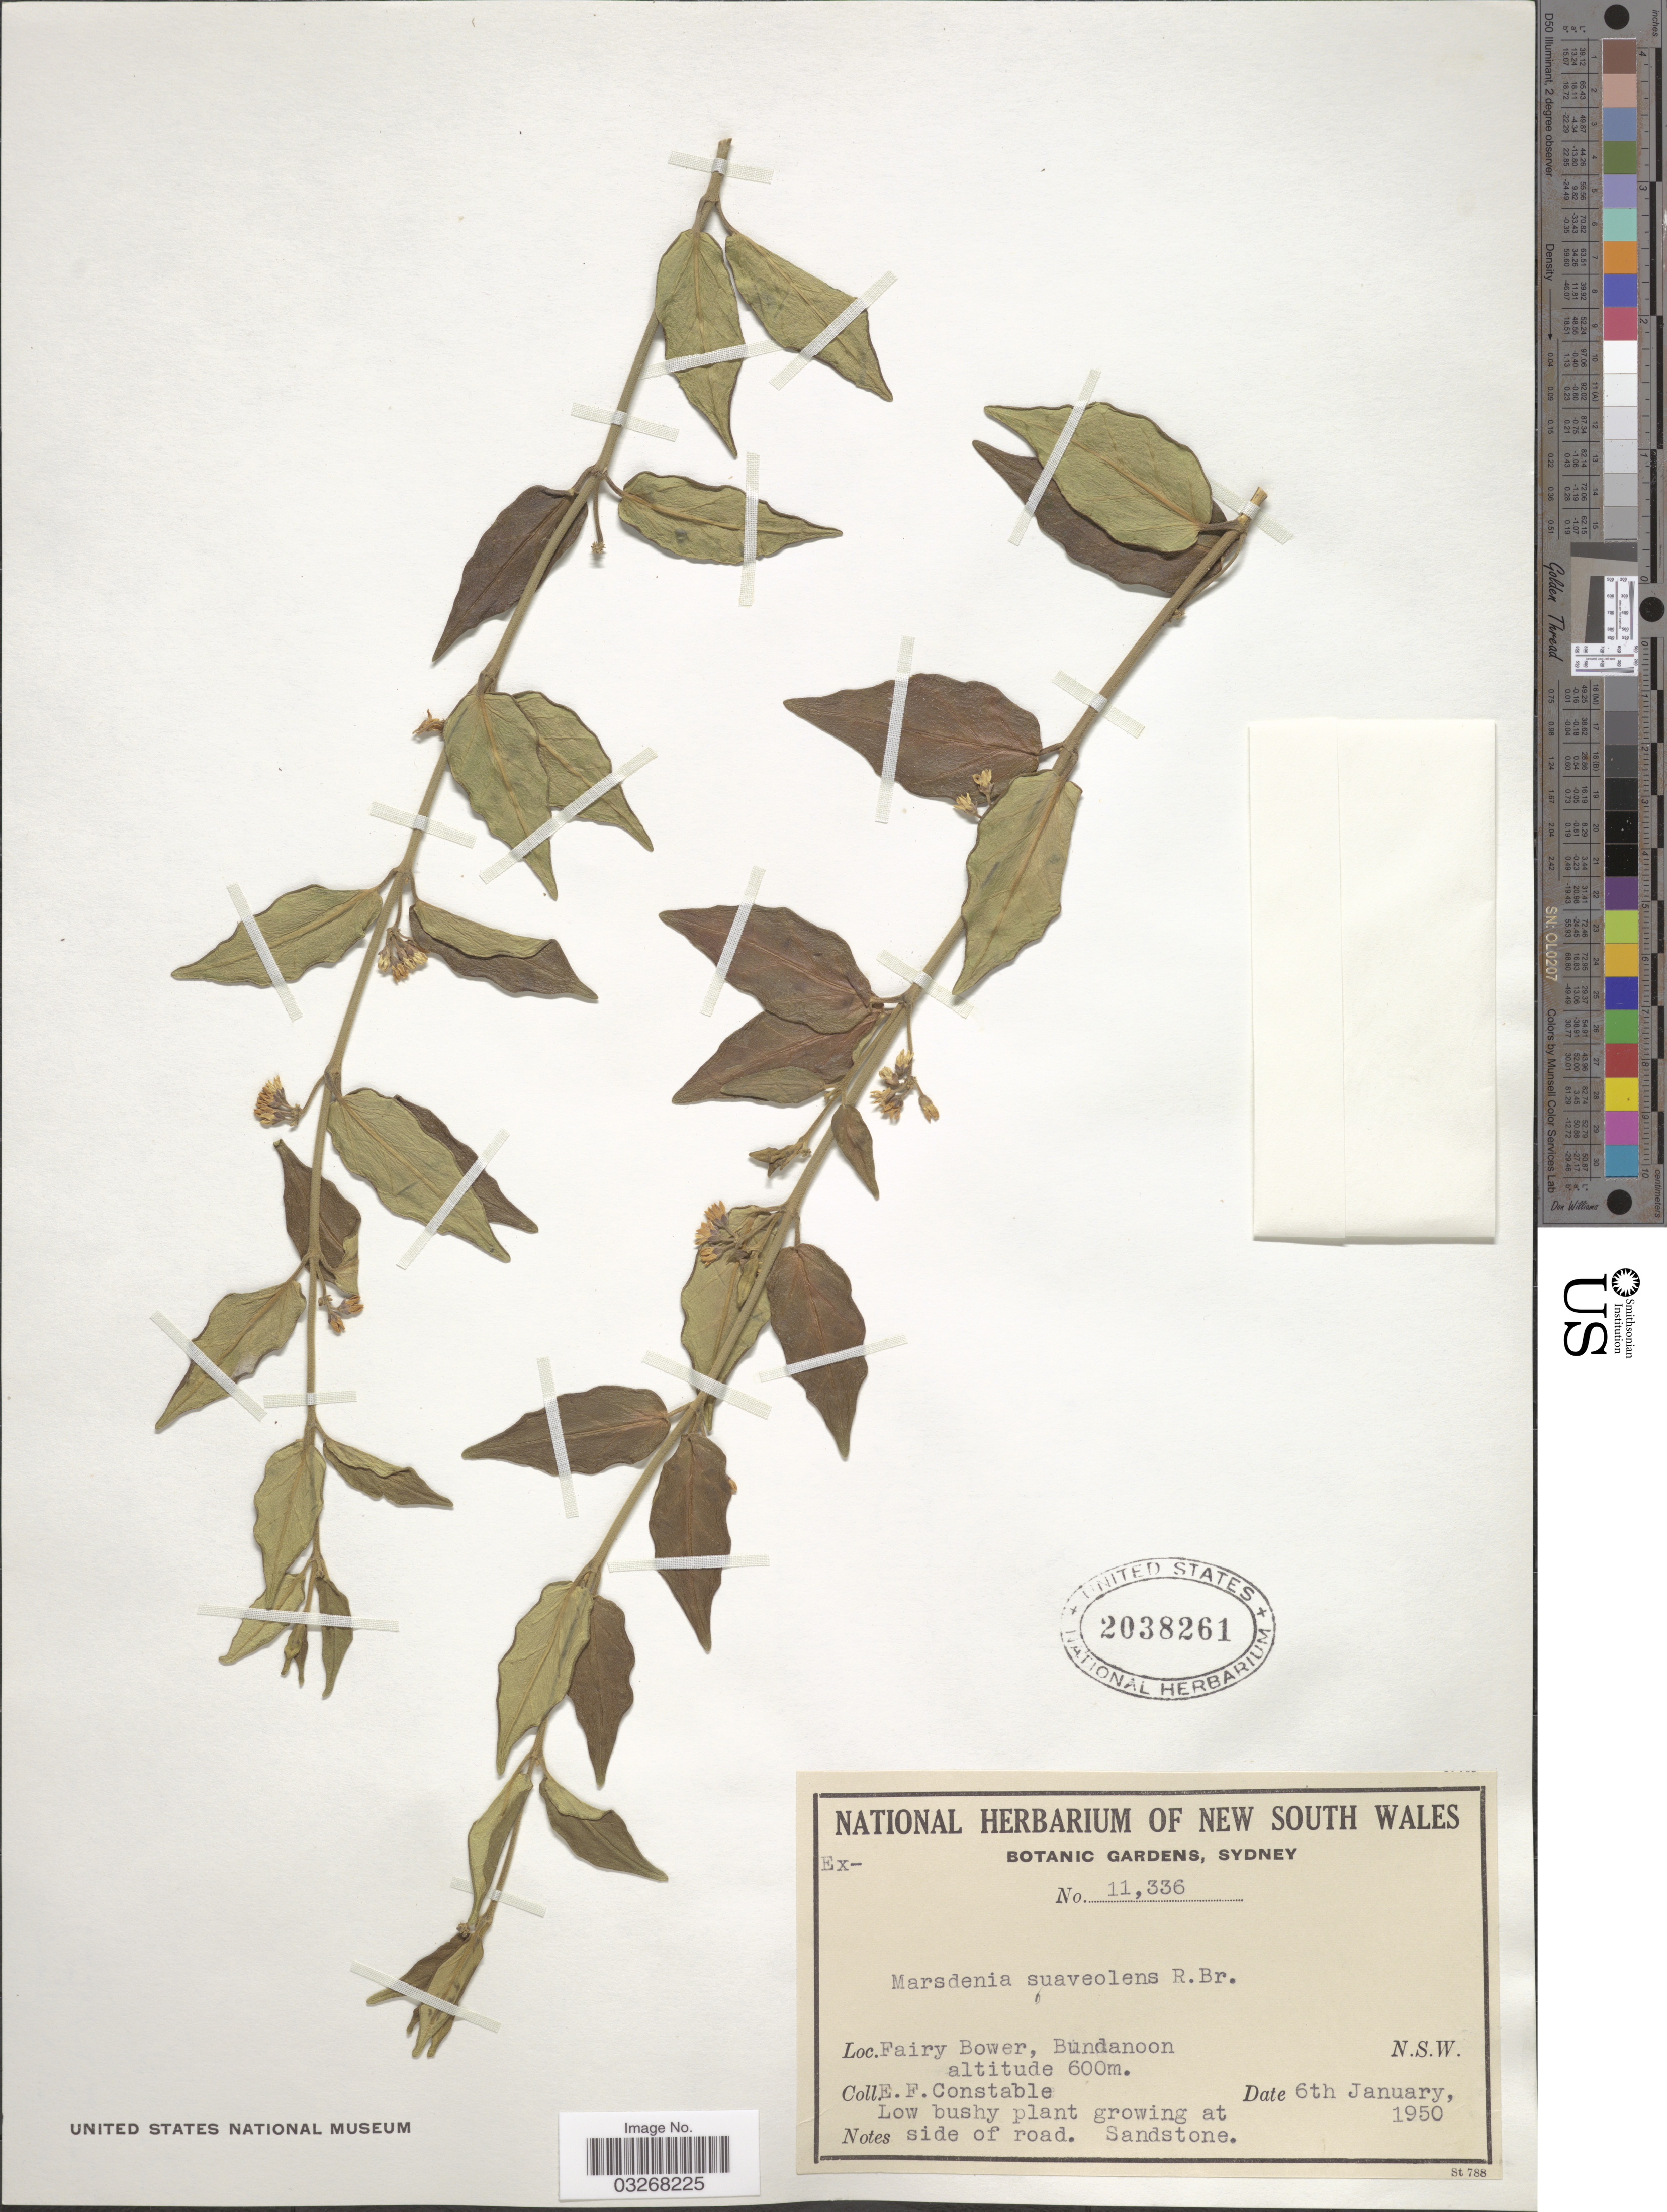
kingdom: Plantae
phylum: Tracheophyta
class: Magnoliopsida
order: Gentianales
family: Apocynaceae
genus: Marsdenia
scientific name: Marsdenia suaveolens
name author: R. Br.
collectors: E. F. Constable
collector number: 11336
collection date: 1950-01-06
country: Australia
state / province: New South Wales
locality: Fairy Bower, Bundanoon. N. S. W.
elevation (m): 600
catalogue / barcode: US 2038261